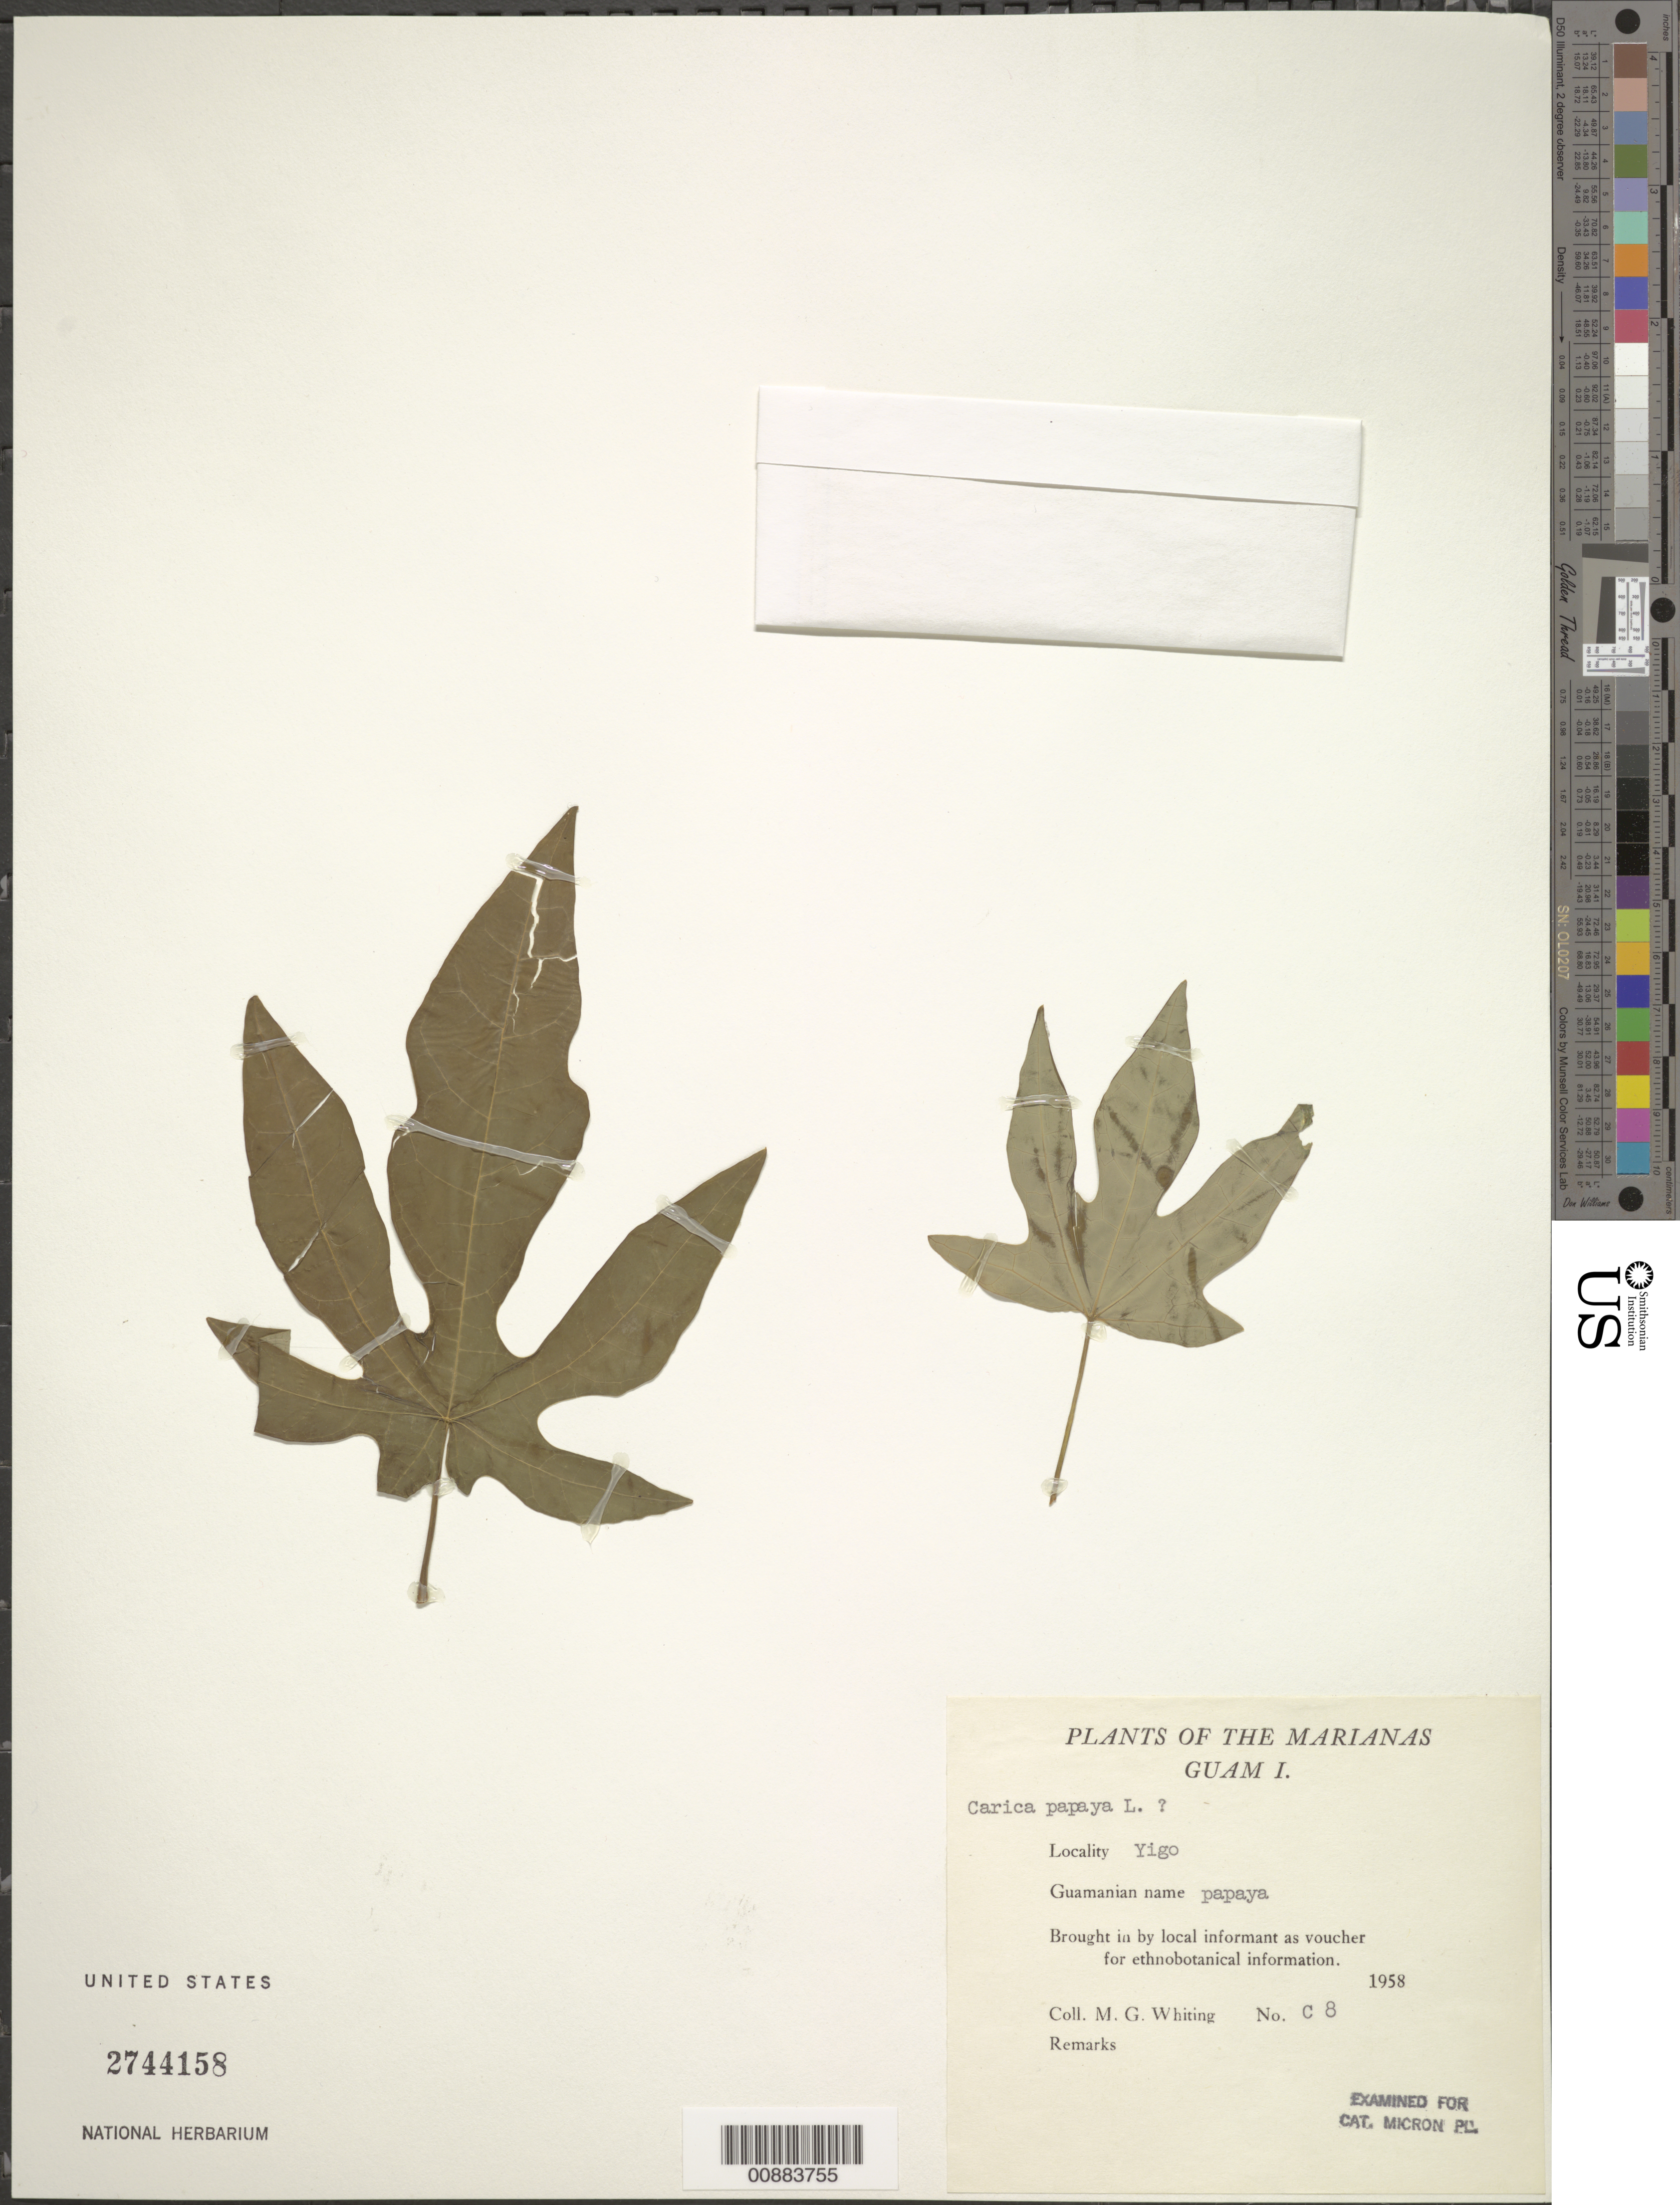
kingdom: Plantae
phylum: Tracheophyta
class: Magnoliopsida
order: Brassicales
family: Caricaceae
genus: Carica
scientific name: Carica papaya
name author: L.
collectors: M. Whiting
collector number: C 8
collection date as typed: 1958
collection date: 1958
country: Guam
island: Guam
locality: Yigo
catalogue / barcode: US 2744158